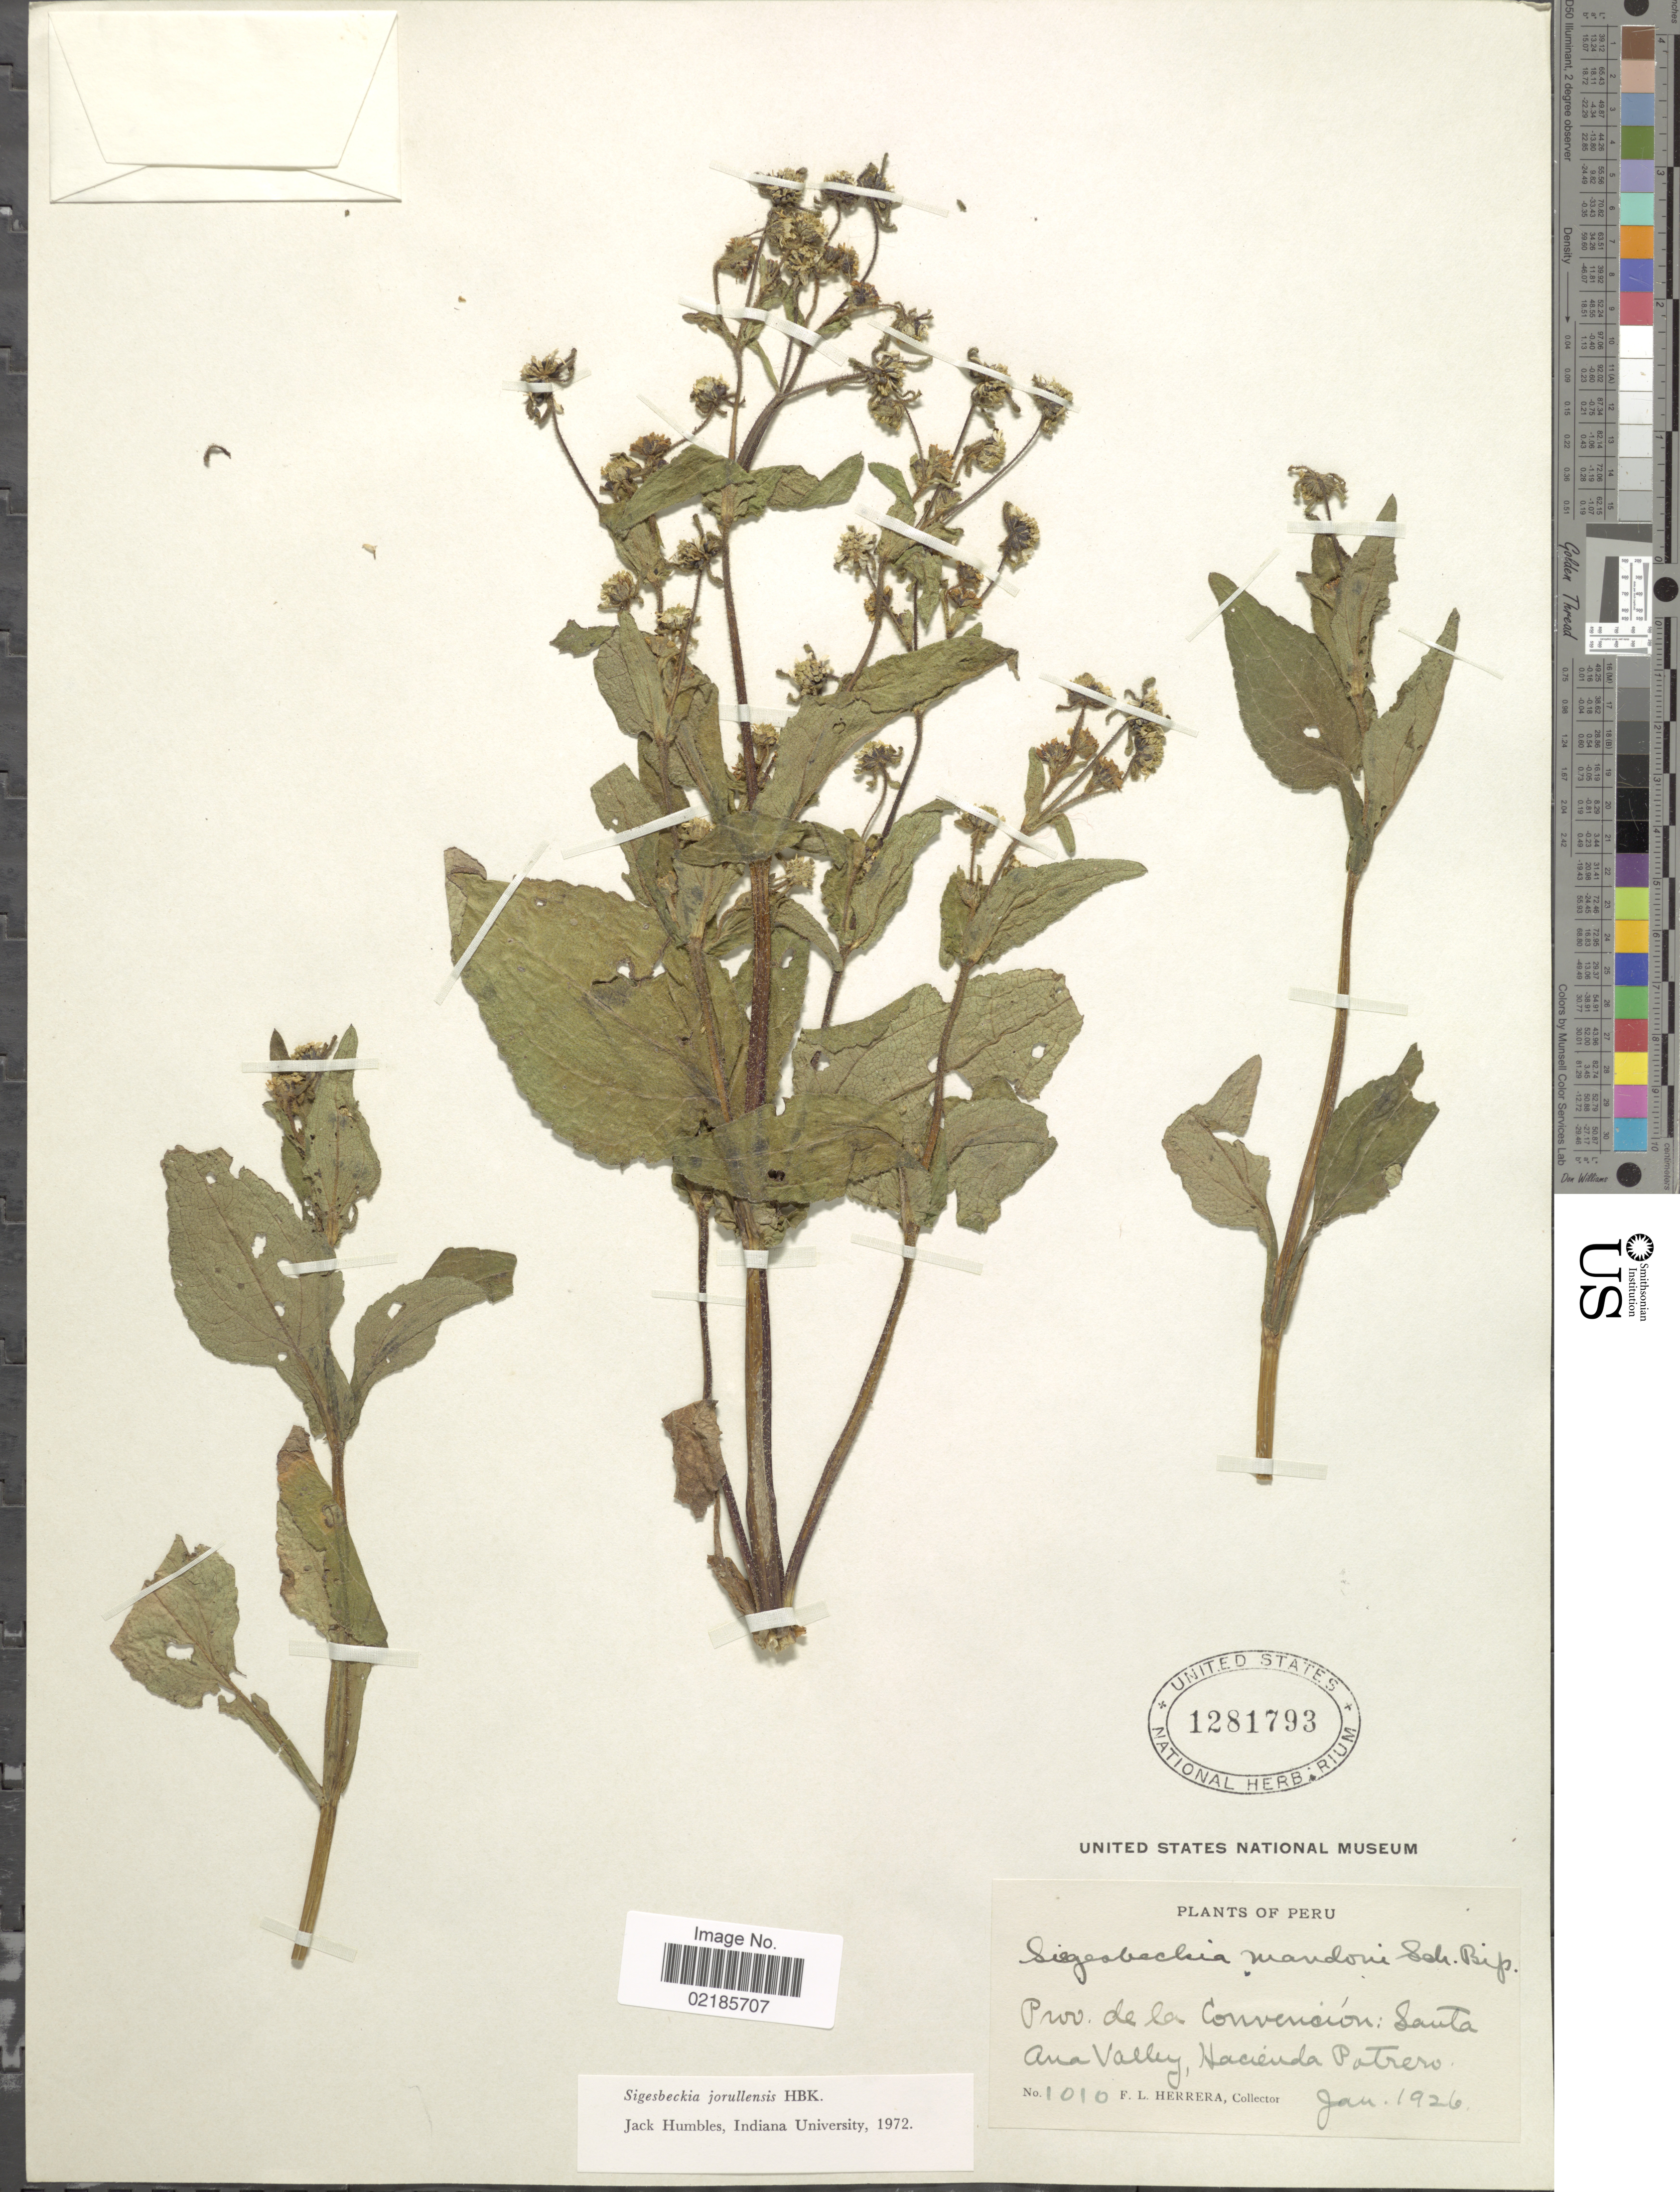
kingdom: Plantae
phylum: Tracheophyta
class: Magnoliopsida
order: Asterales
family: Asteraceae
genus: Sigesbeckia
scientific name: Sigesbeckia jorullensis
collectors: F. L. Herrera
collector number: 1010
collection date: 1926-01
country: Peru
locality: Prov. de la Convención; Santa Ana Valley, Hacienda Potrero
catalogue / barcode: US 1281793